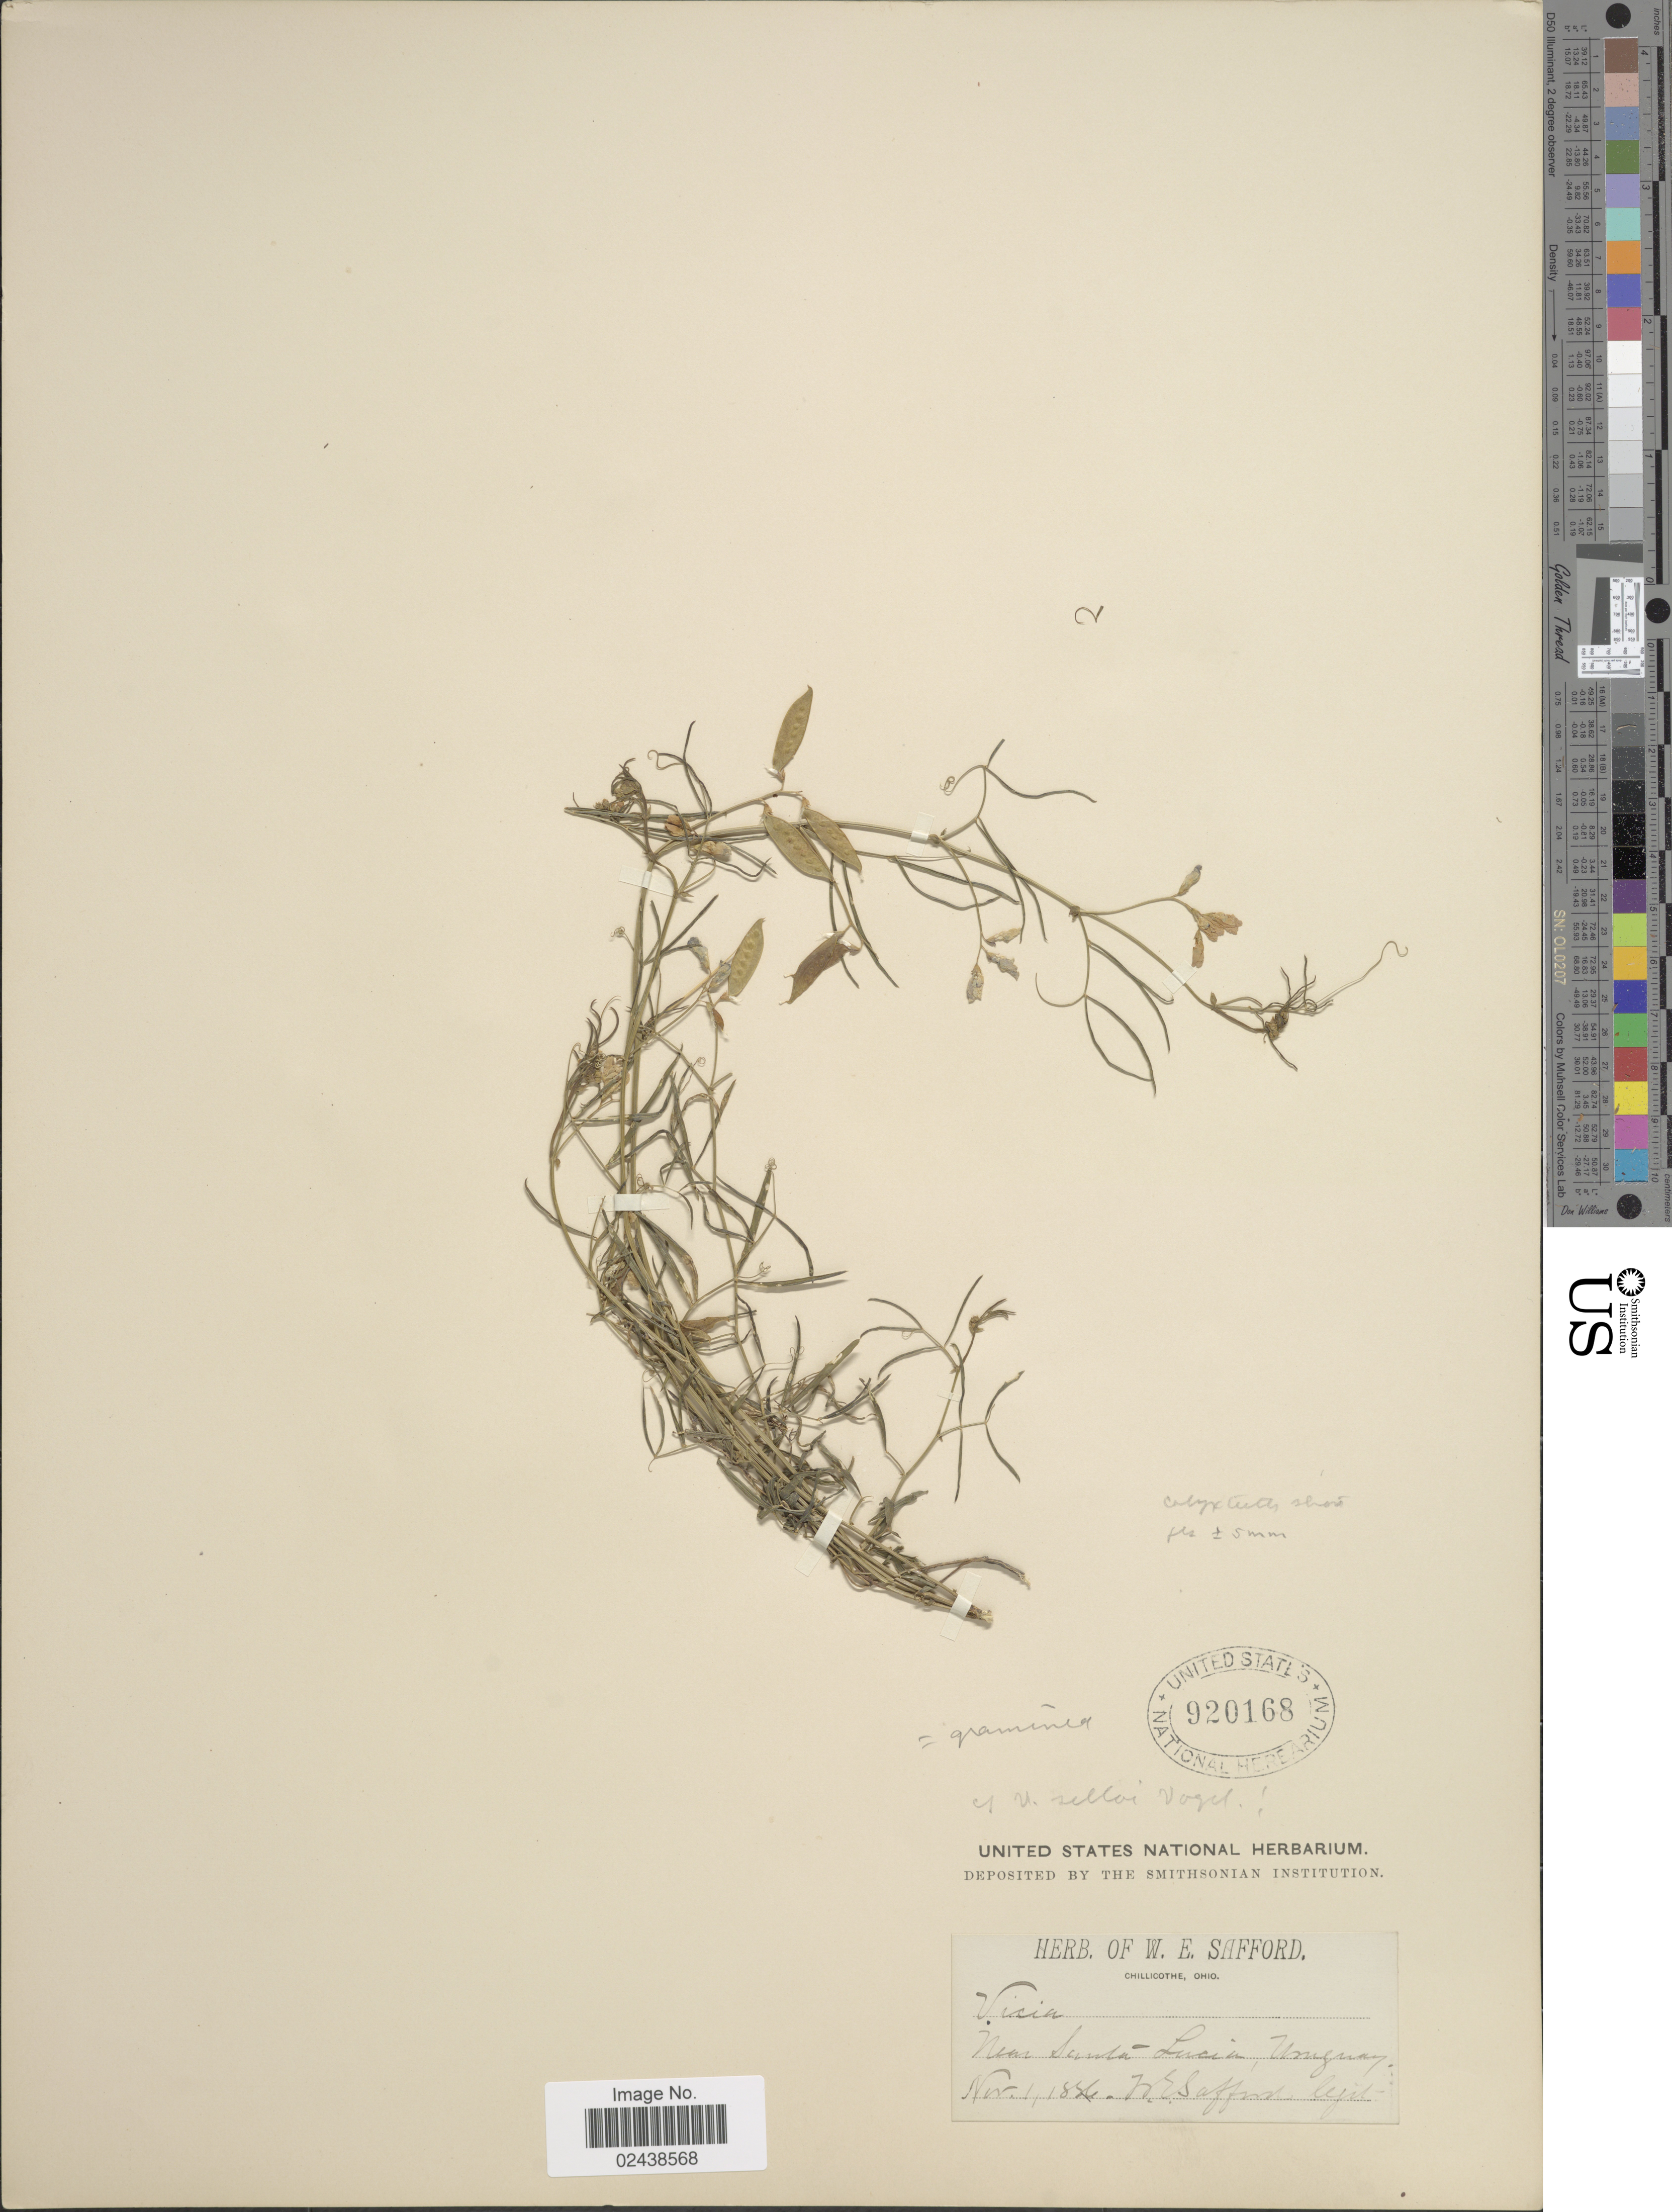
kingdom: Plantae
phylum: Tracheophyta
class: Magnoliopsida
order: Fabales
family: Fabaceae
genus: Vicia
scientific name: Vicia graminea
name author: Sm.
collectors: W. E. Safford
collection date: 1886-11-01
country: Uruguay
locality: Near Santa-Lucia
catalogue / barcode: US 920168